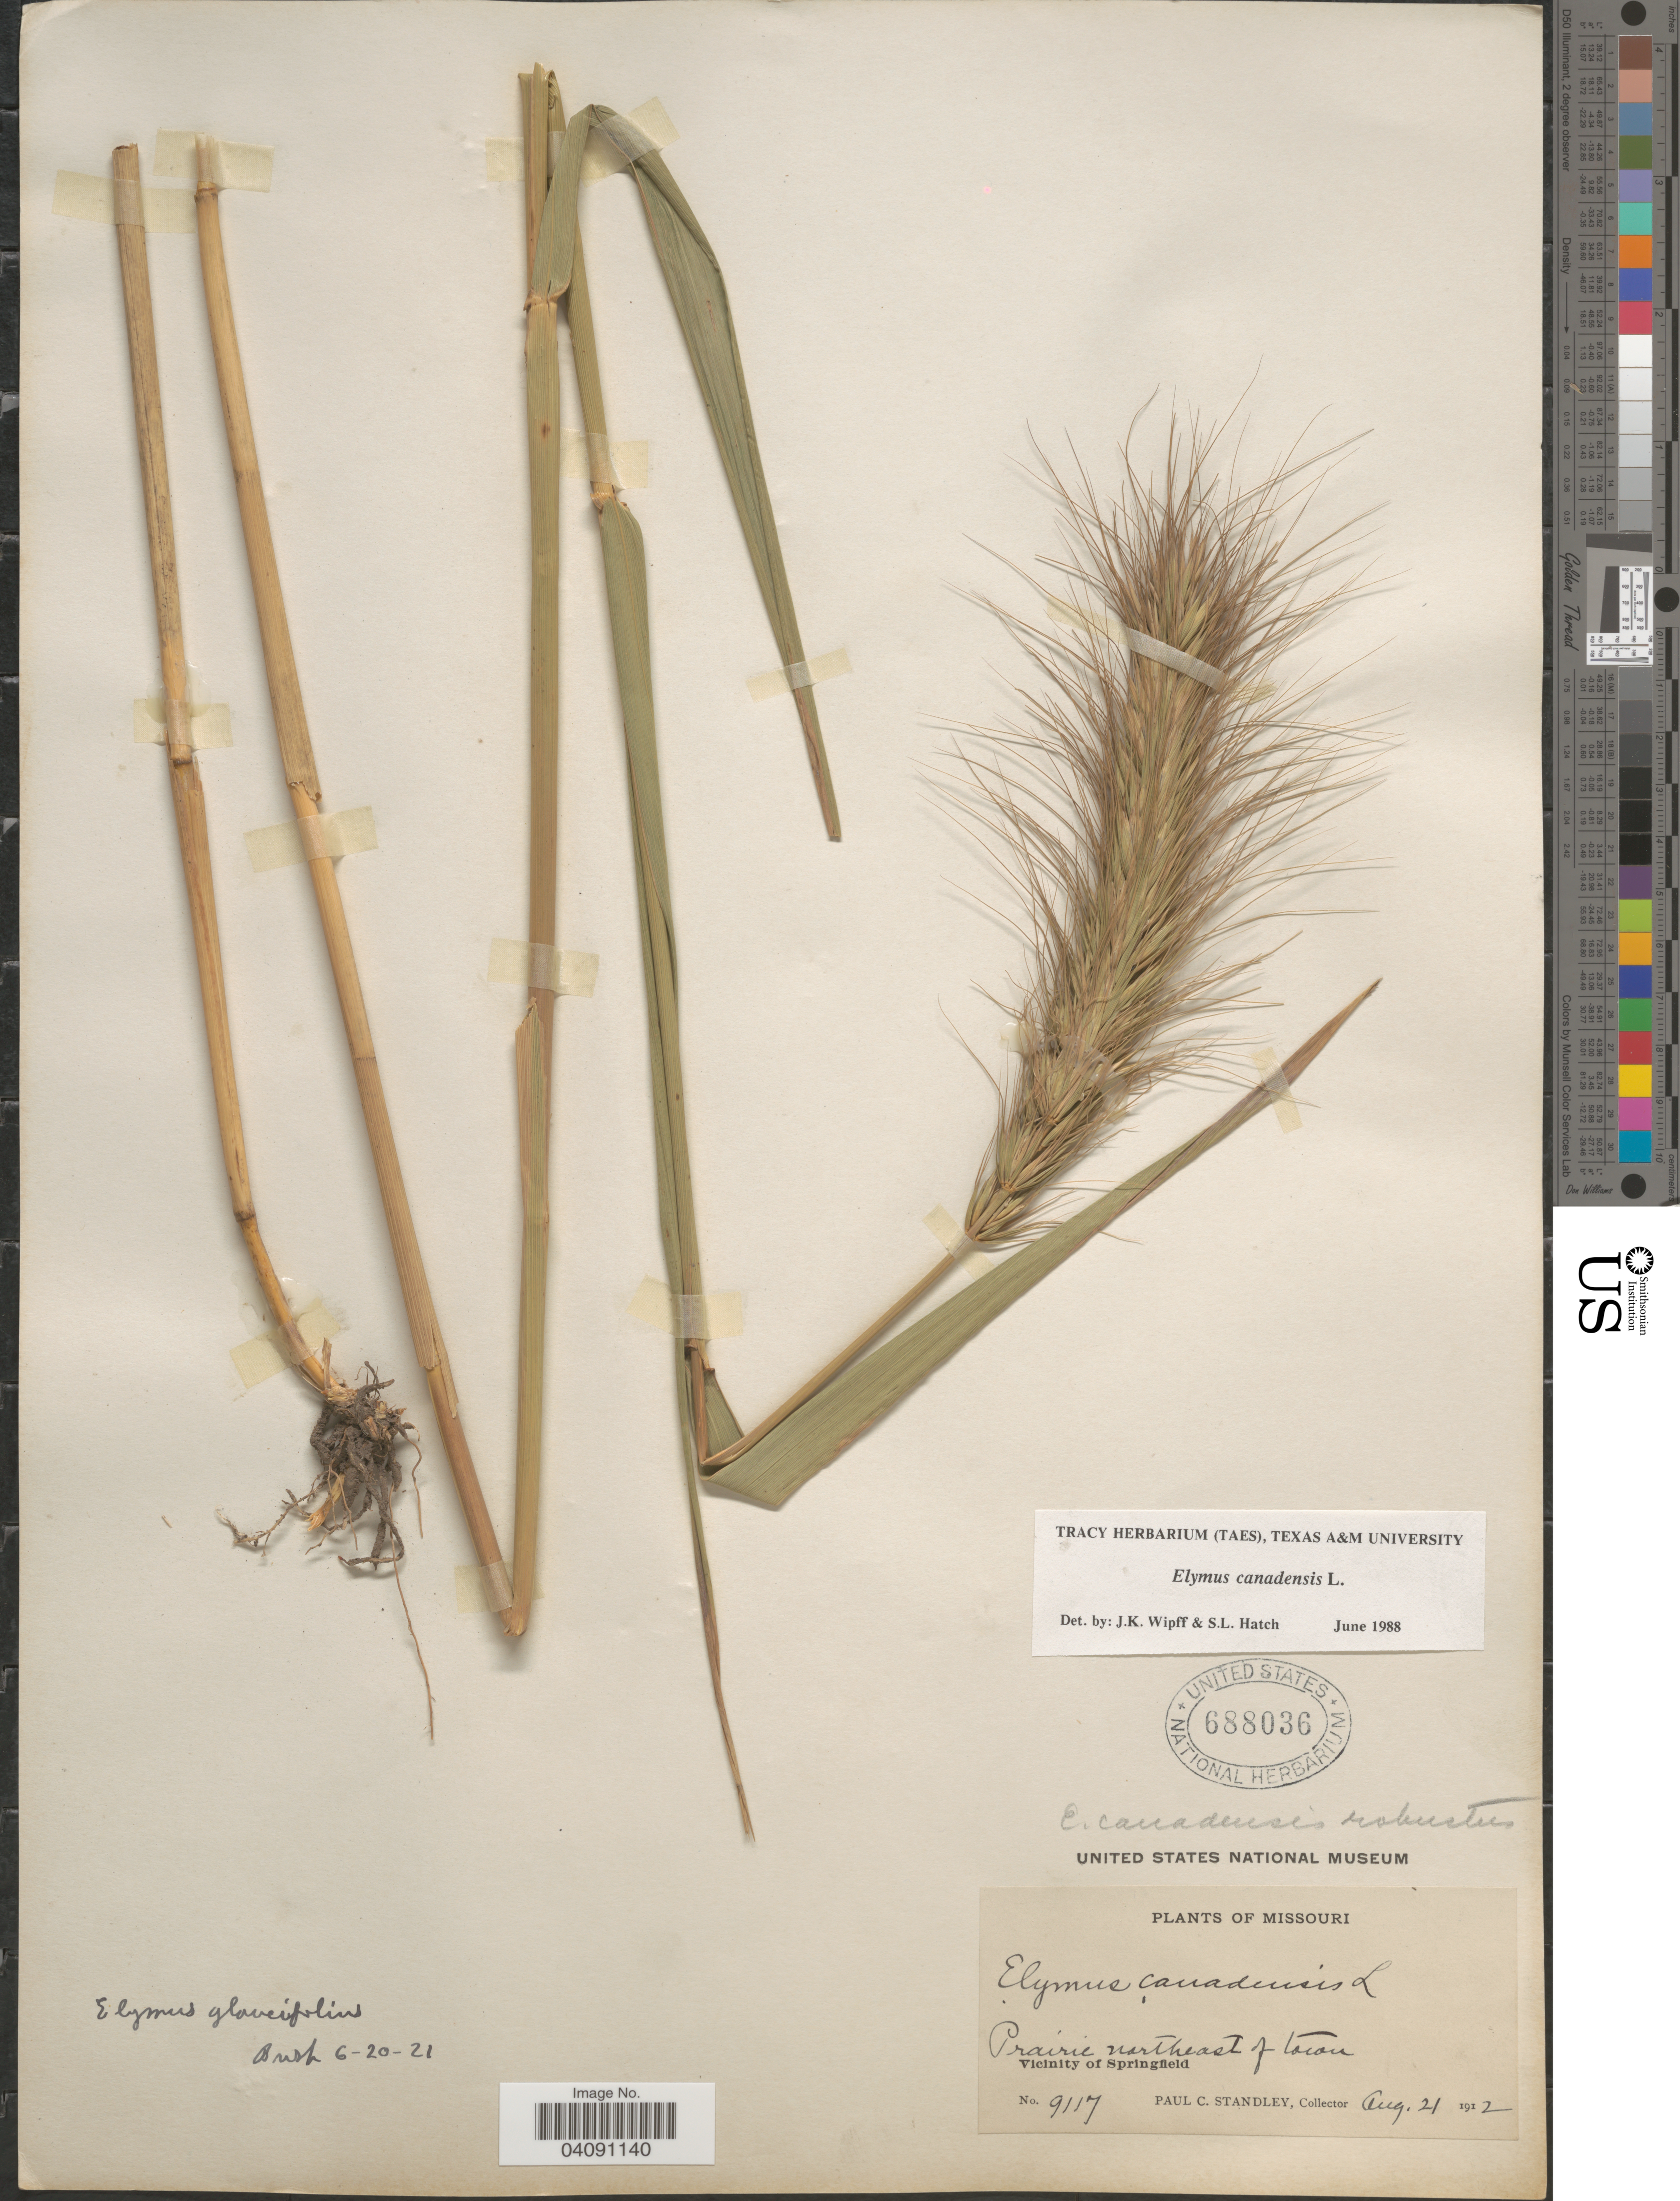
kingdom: Plantae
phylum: Tracheophyta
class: Liliopsida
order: Poales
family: Poaceae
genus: Elymus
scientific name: Elymus canadensis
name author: L.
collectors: P. C. Standley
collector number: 9117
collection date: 1912-08-21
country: United States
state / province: Missouri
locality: Prairie northeast of town. Vicinity of Springfield.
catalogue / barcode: US 688036